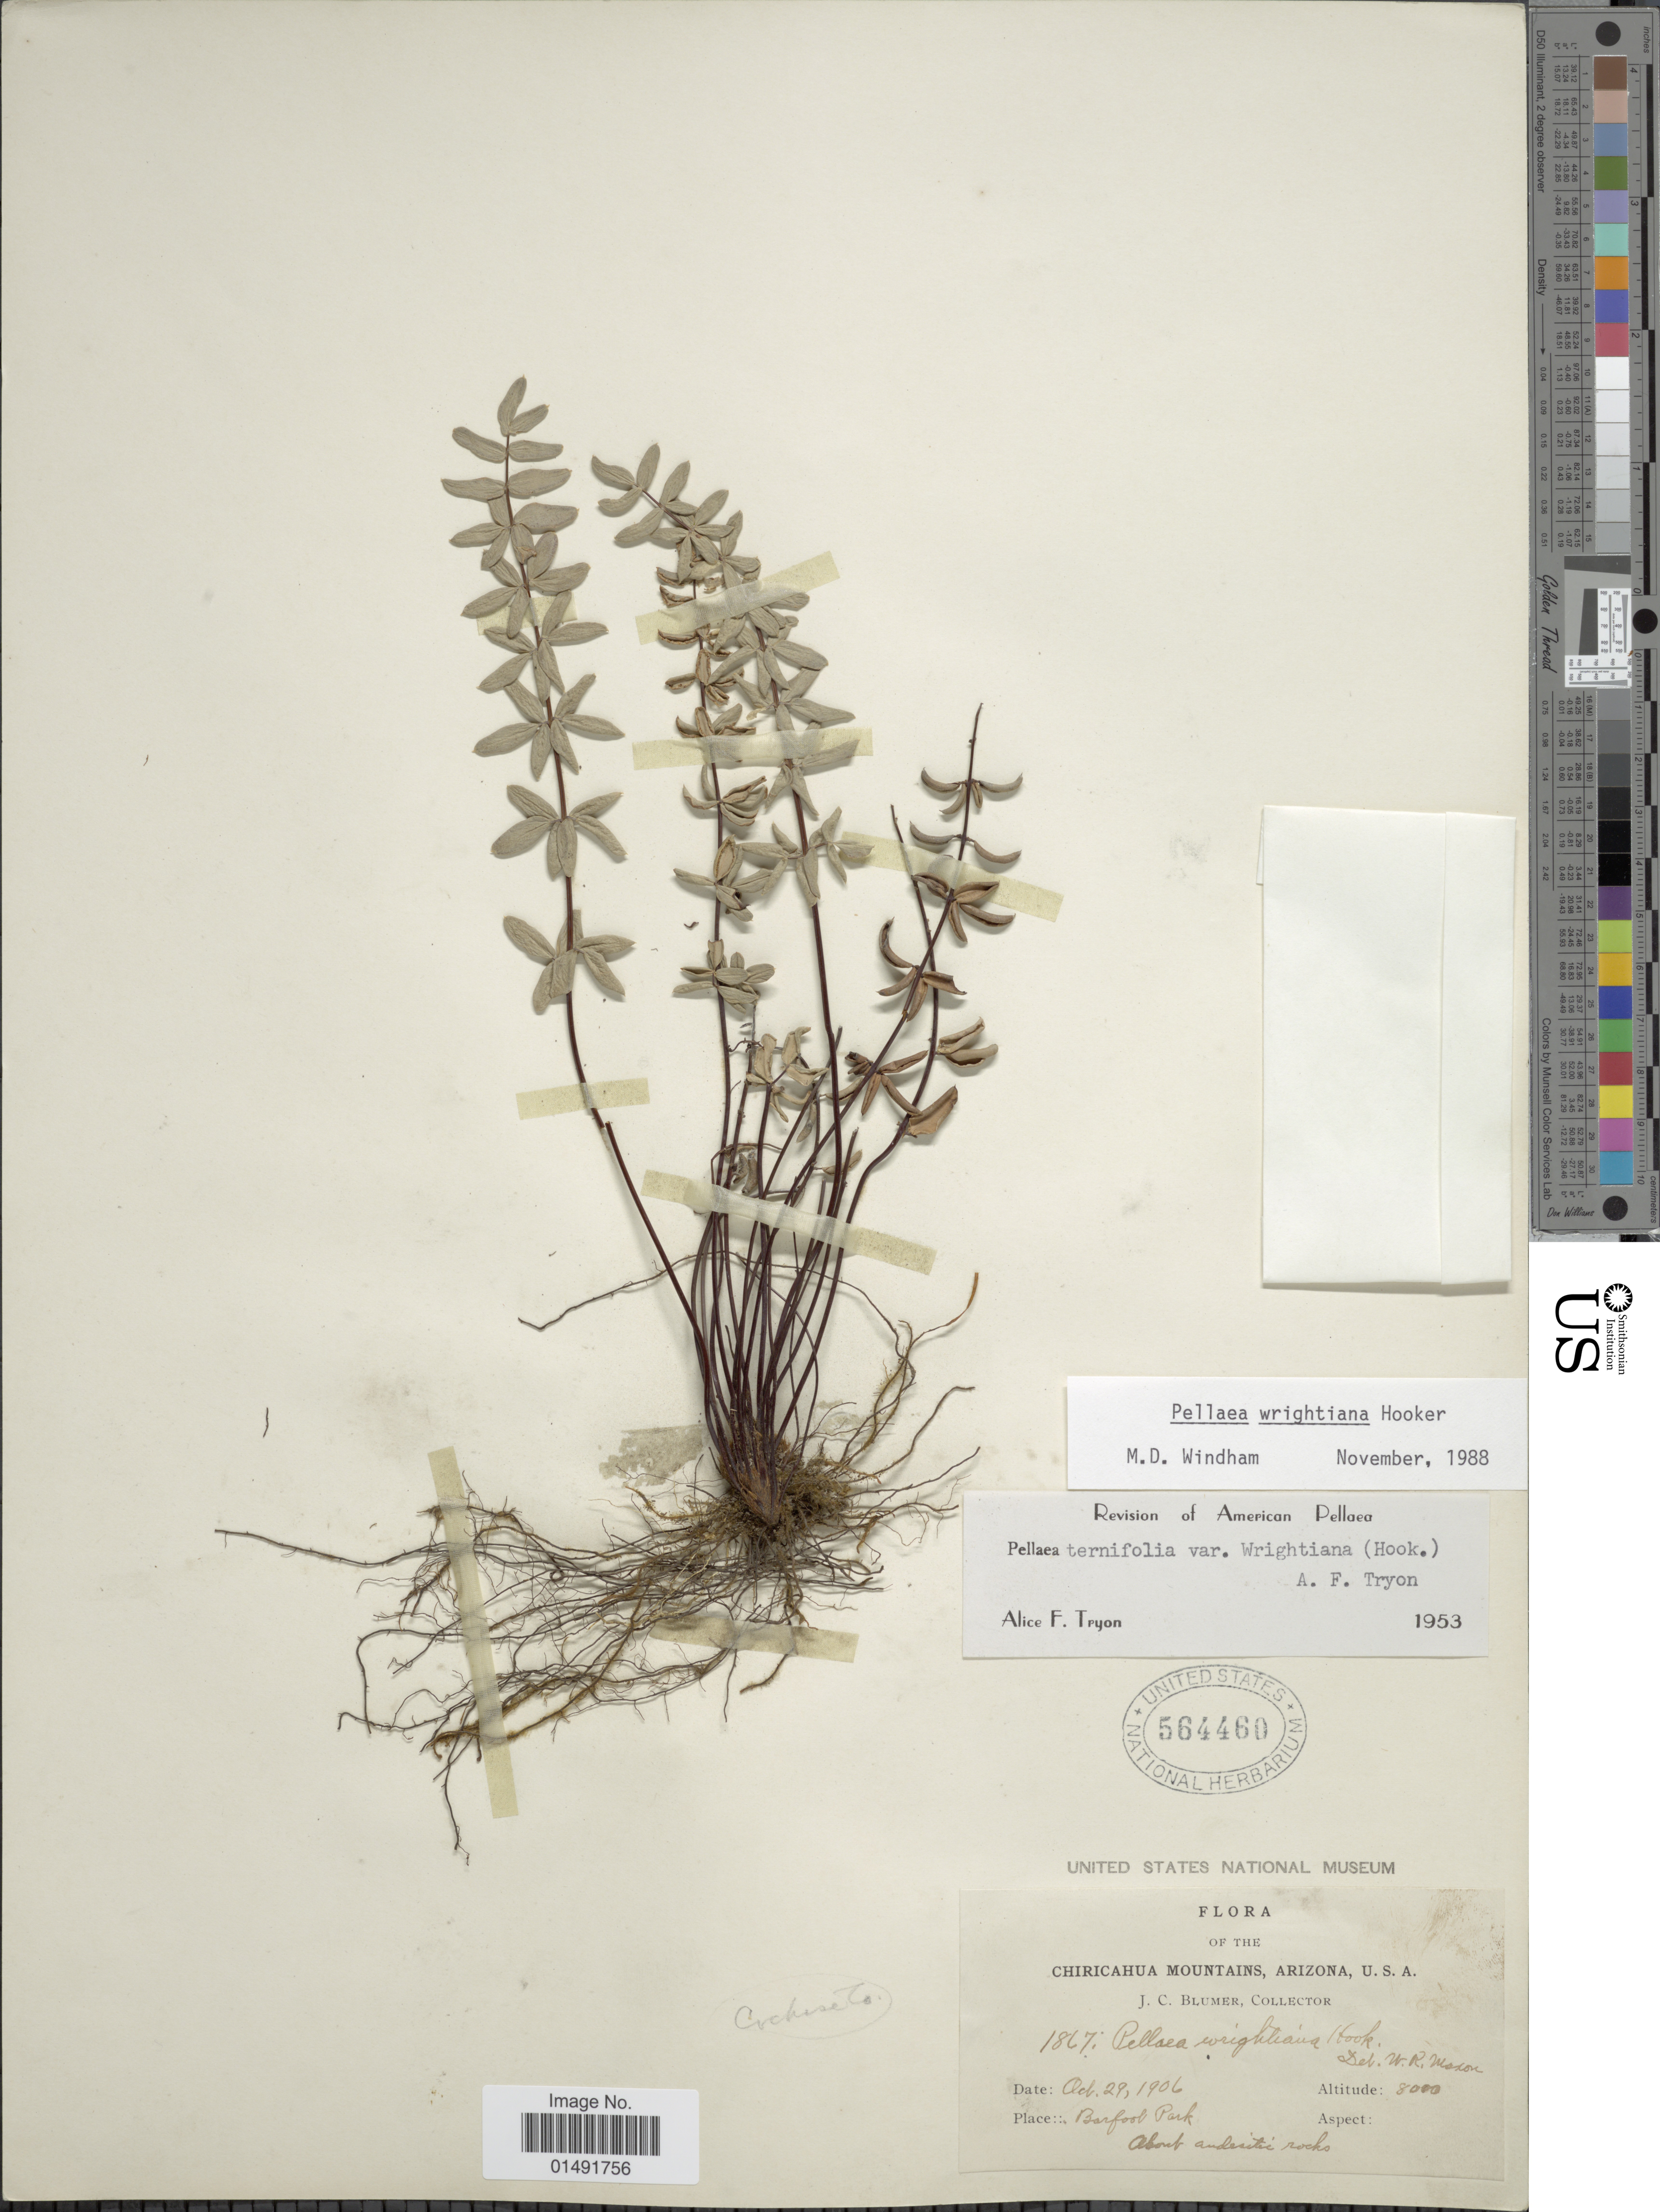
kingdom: Plantae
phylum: Tracheophyta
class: Polypodiopsida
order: Polypodiales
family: Pteridaceae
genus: Pellaea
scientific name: Pellaea wrightiana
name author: Hook.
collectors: J. C. Blumer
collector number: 1867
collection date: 1906-10-29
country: United States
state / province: Arizona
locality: Chiricahua Mountains, Barfood Park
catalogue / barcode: US 564460